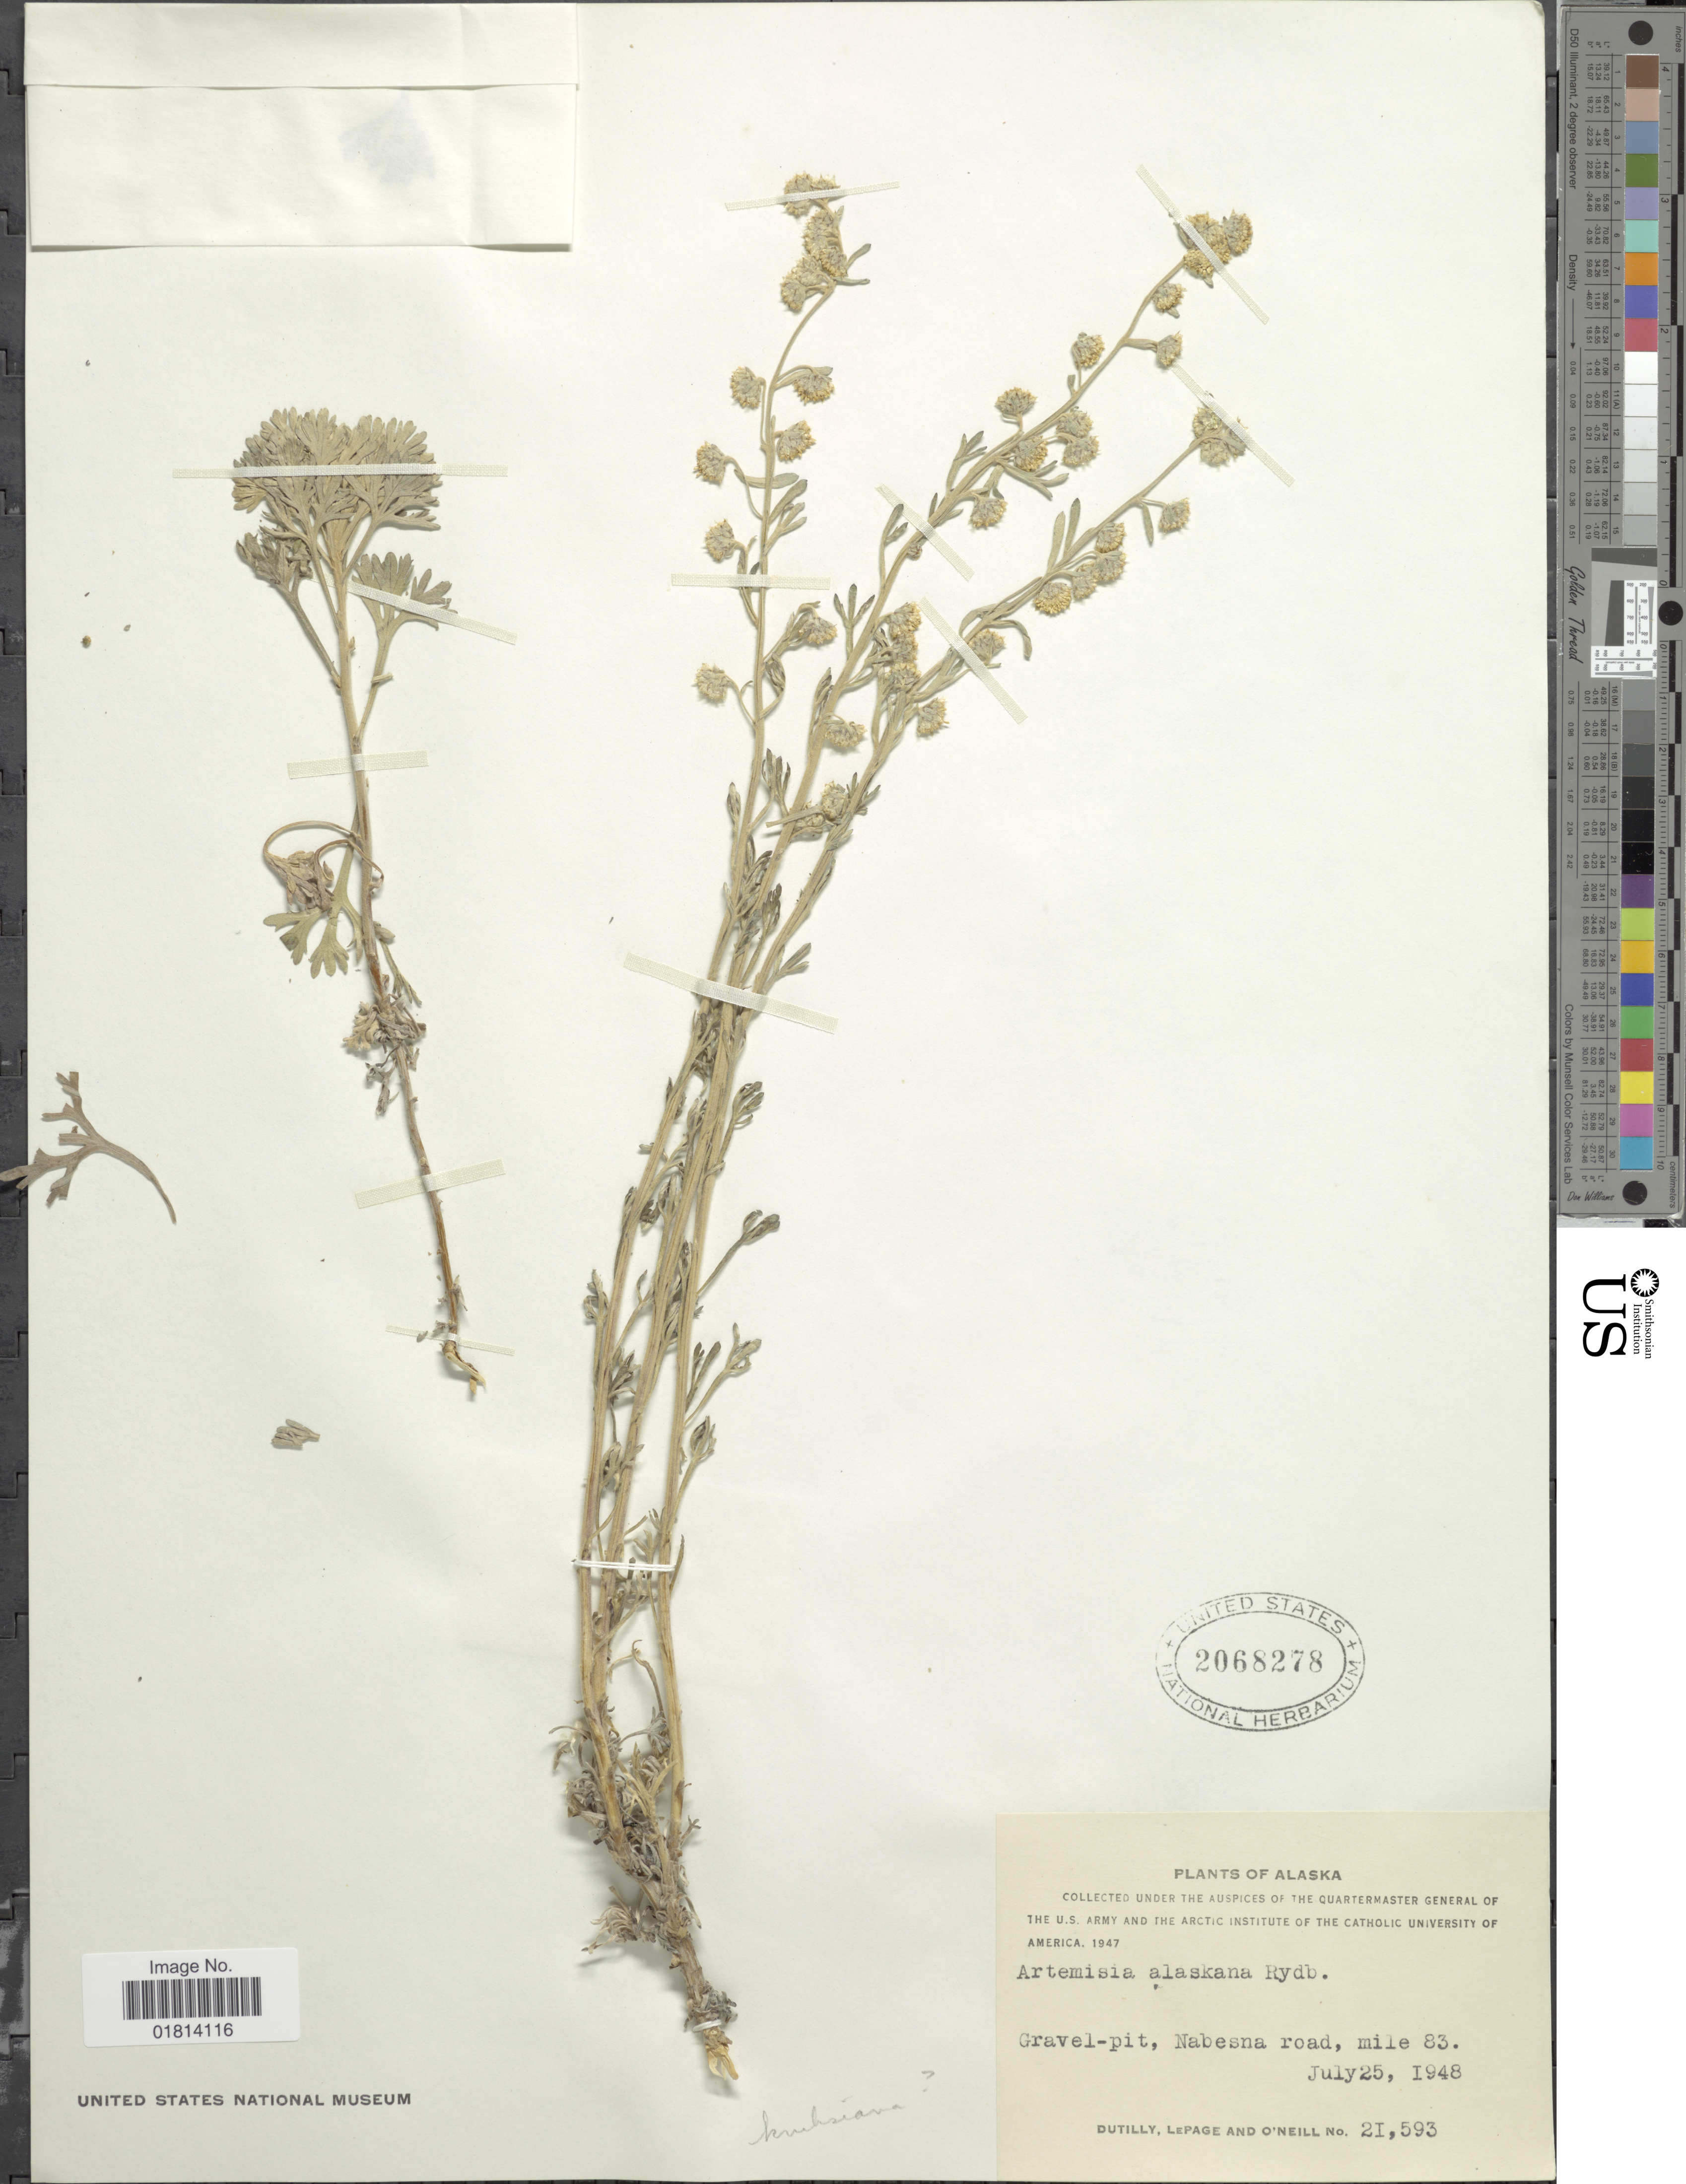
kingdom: Plantae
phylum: Tracheophyta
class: Magnoliopsida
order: Asterales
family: Asteraceae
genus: Artemisia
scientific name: Artemisia alaskana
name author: Rydb.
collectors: -. Dutilly, -. LePage & -. O'Neill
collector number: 21593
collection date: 1948-07-25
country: United States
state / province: Alaska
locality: Gravel-pit, Nabesna road, mile 83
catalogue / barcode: US 2068278